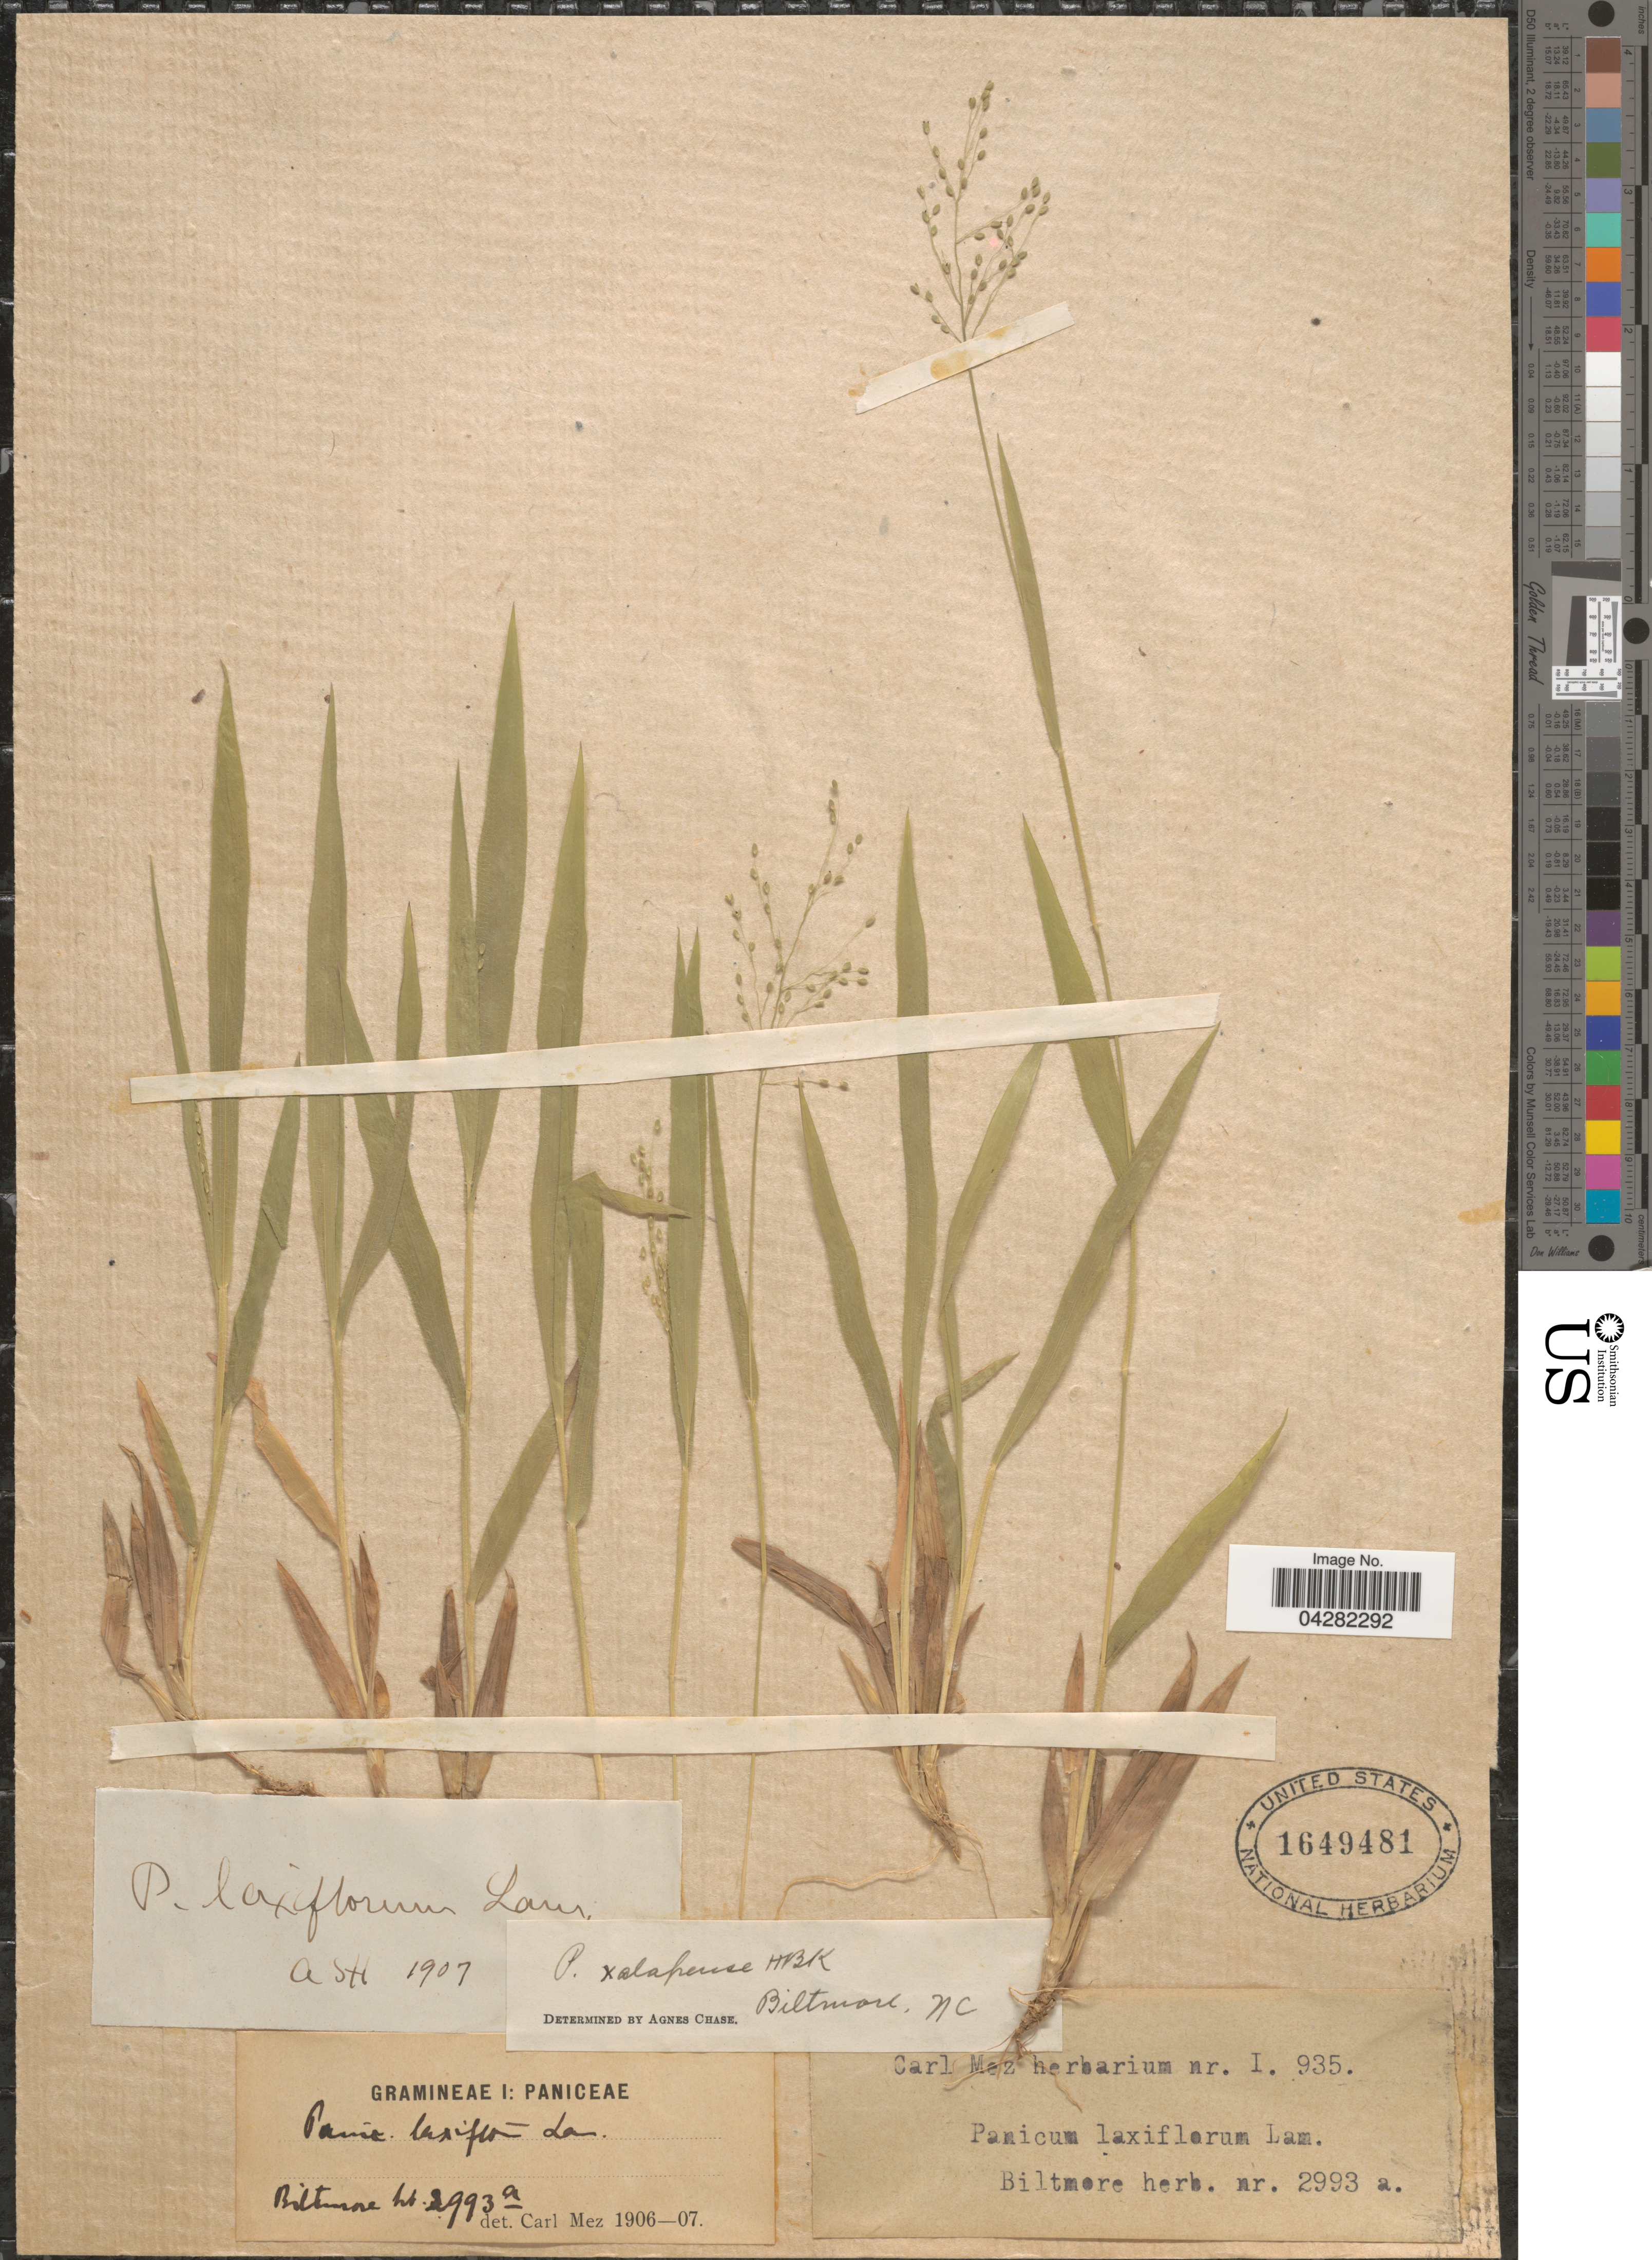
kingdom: Plantae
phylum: Tracheophyta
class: Liliopsida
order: Poales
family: Poaceae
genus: Dichanthelium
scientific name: Dichanthelium laxiflorum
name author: (Lam.) Gould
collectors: ex herb. Biltmore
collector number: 2993a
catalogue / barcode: US 1649481